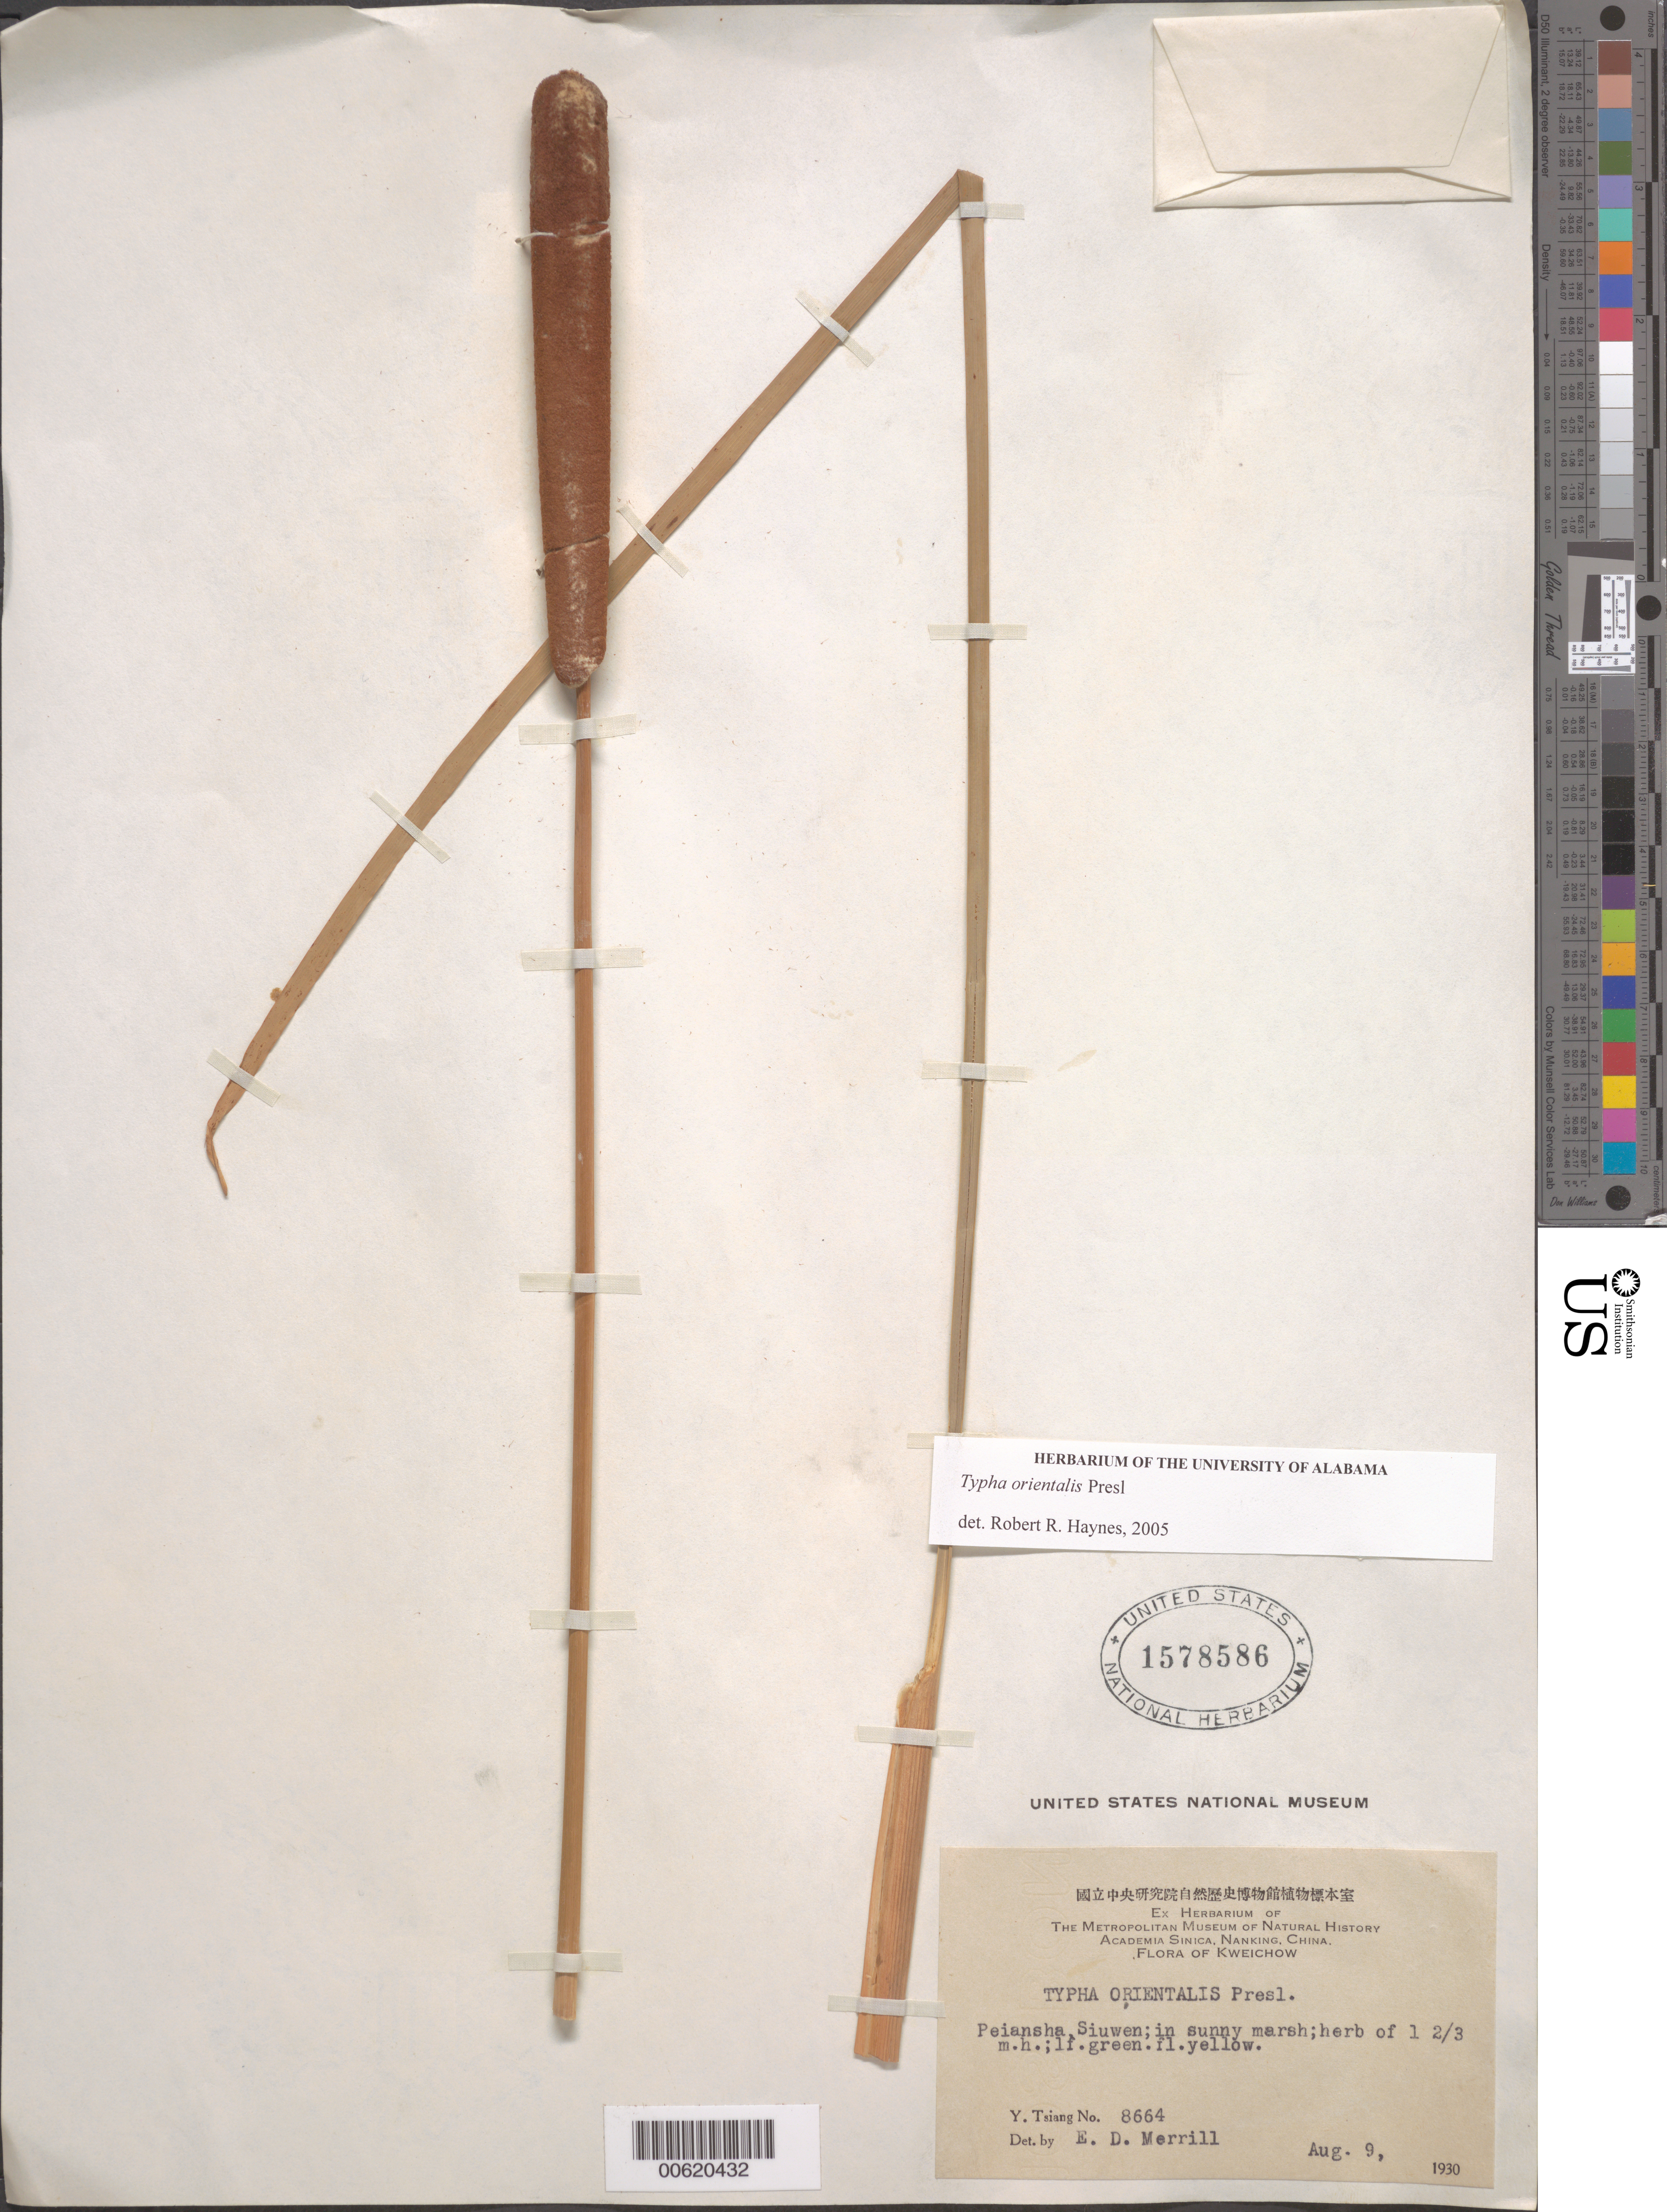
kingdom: Plantae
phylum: Tracheophyta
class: Liliopsida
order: Poales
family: Typhaceae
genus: Typha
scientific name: Typha orientalis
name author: C. Presl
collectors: Y. Tsiang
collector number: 8664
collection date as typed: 09 Aug 1930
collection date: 1930-08-09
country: China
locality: Peiansha Siuwen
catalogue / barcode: US 1578586